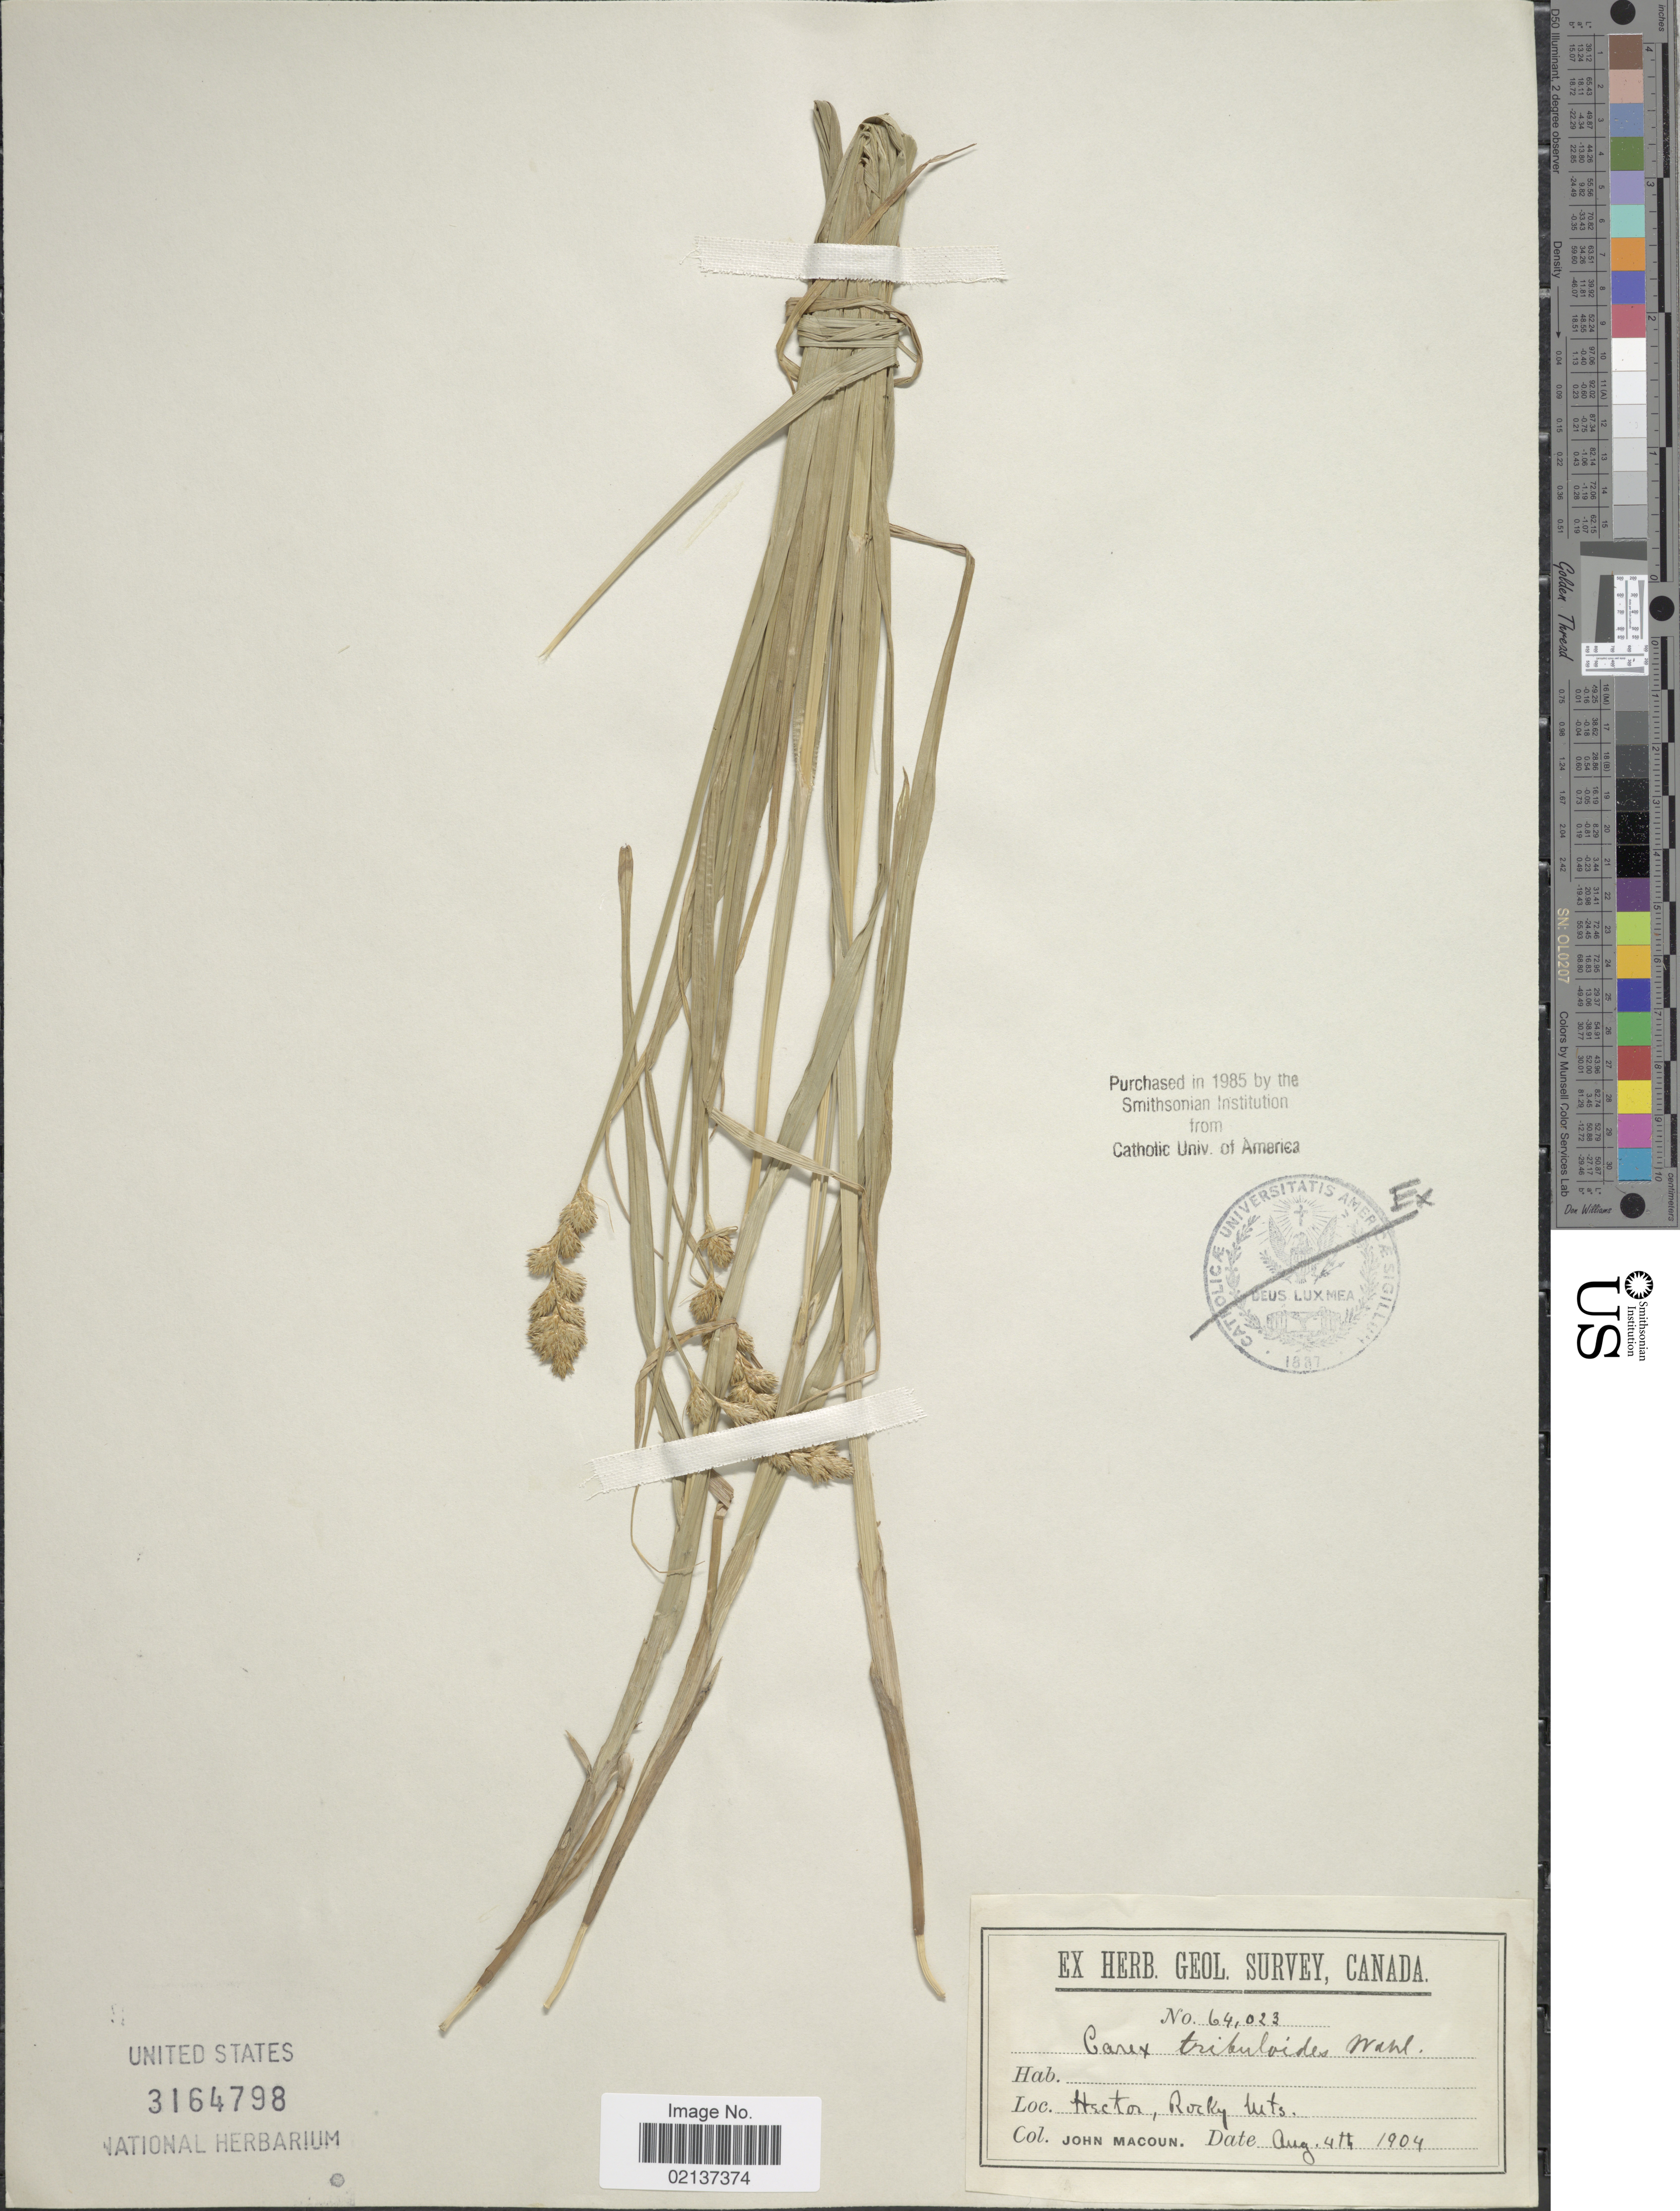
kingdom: Plantae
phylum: Tracheophyta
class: Liliopsida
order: Poales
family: Cyperaceae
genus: Carex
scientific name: Carex tribuloides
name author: Wahlenb.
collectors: J. Macoun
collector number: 64023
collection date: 1904-08-04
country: Canada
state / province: Alberta/ British Columbia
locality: Hector, Rocky Mts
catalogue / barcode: US 3164798